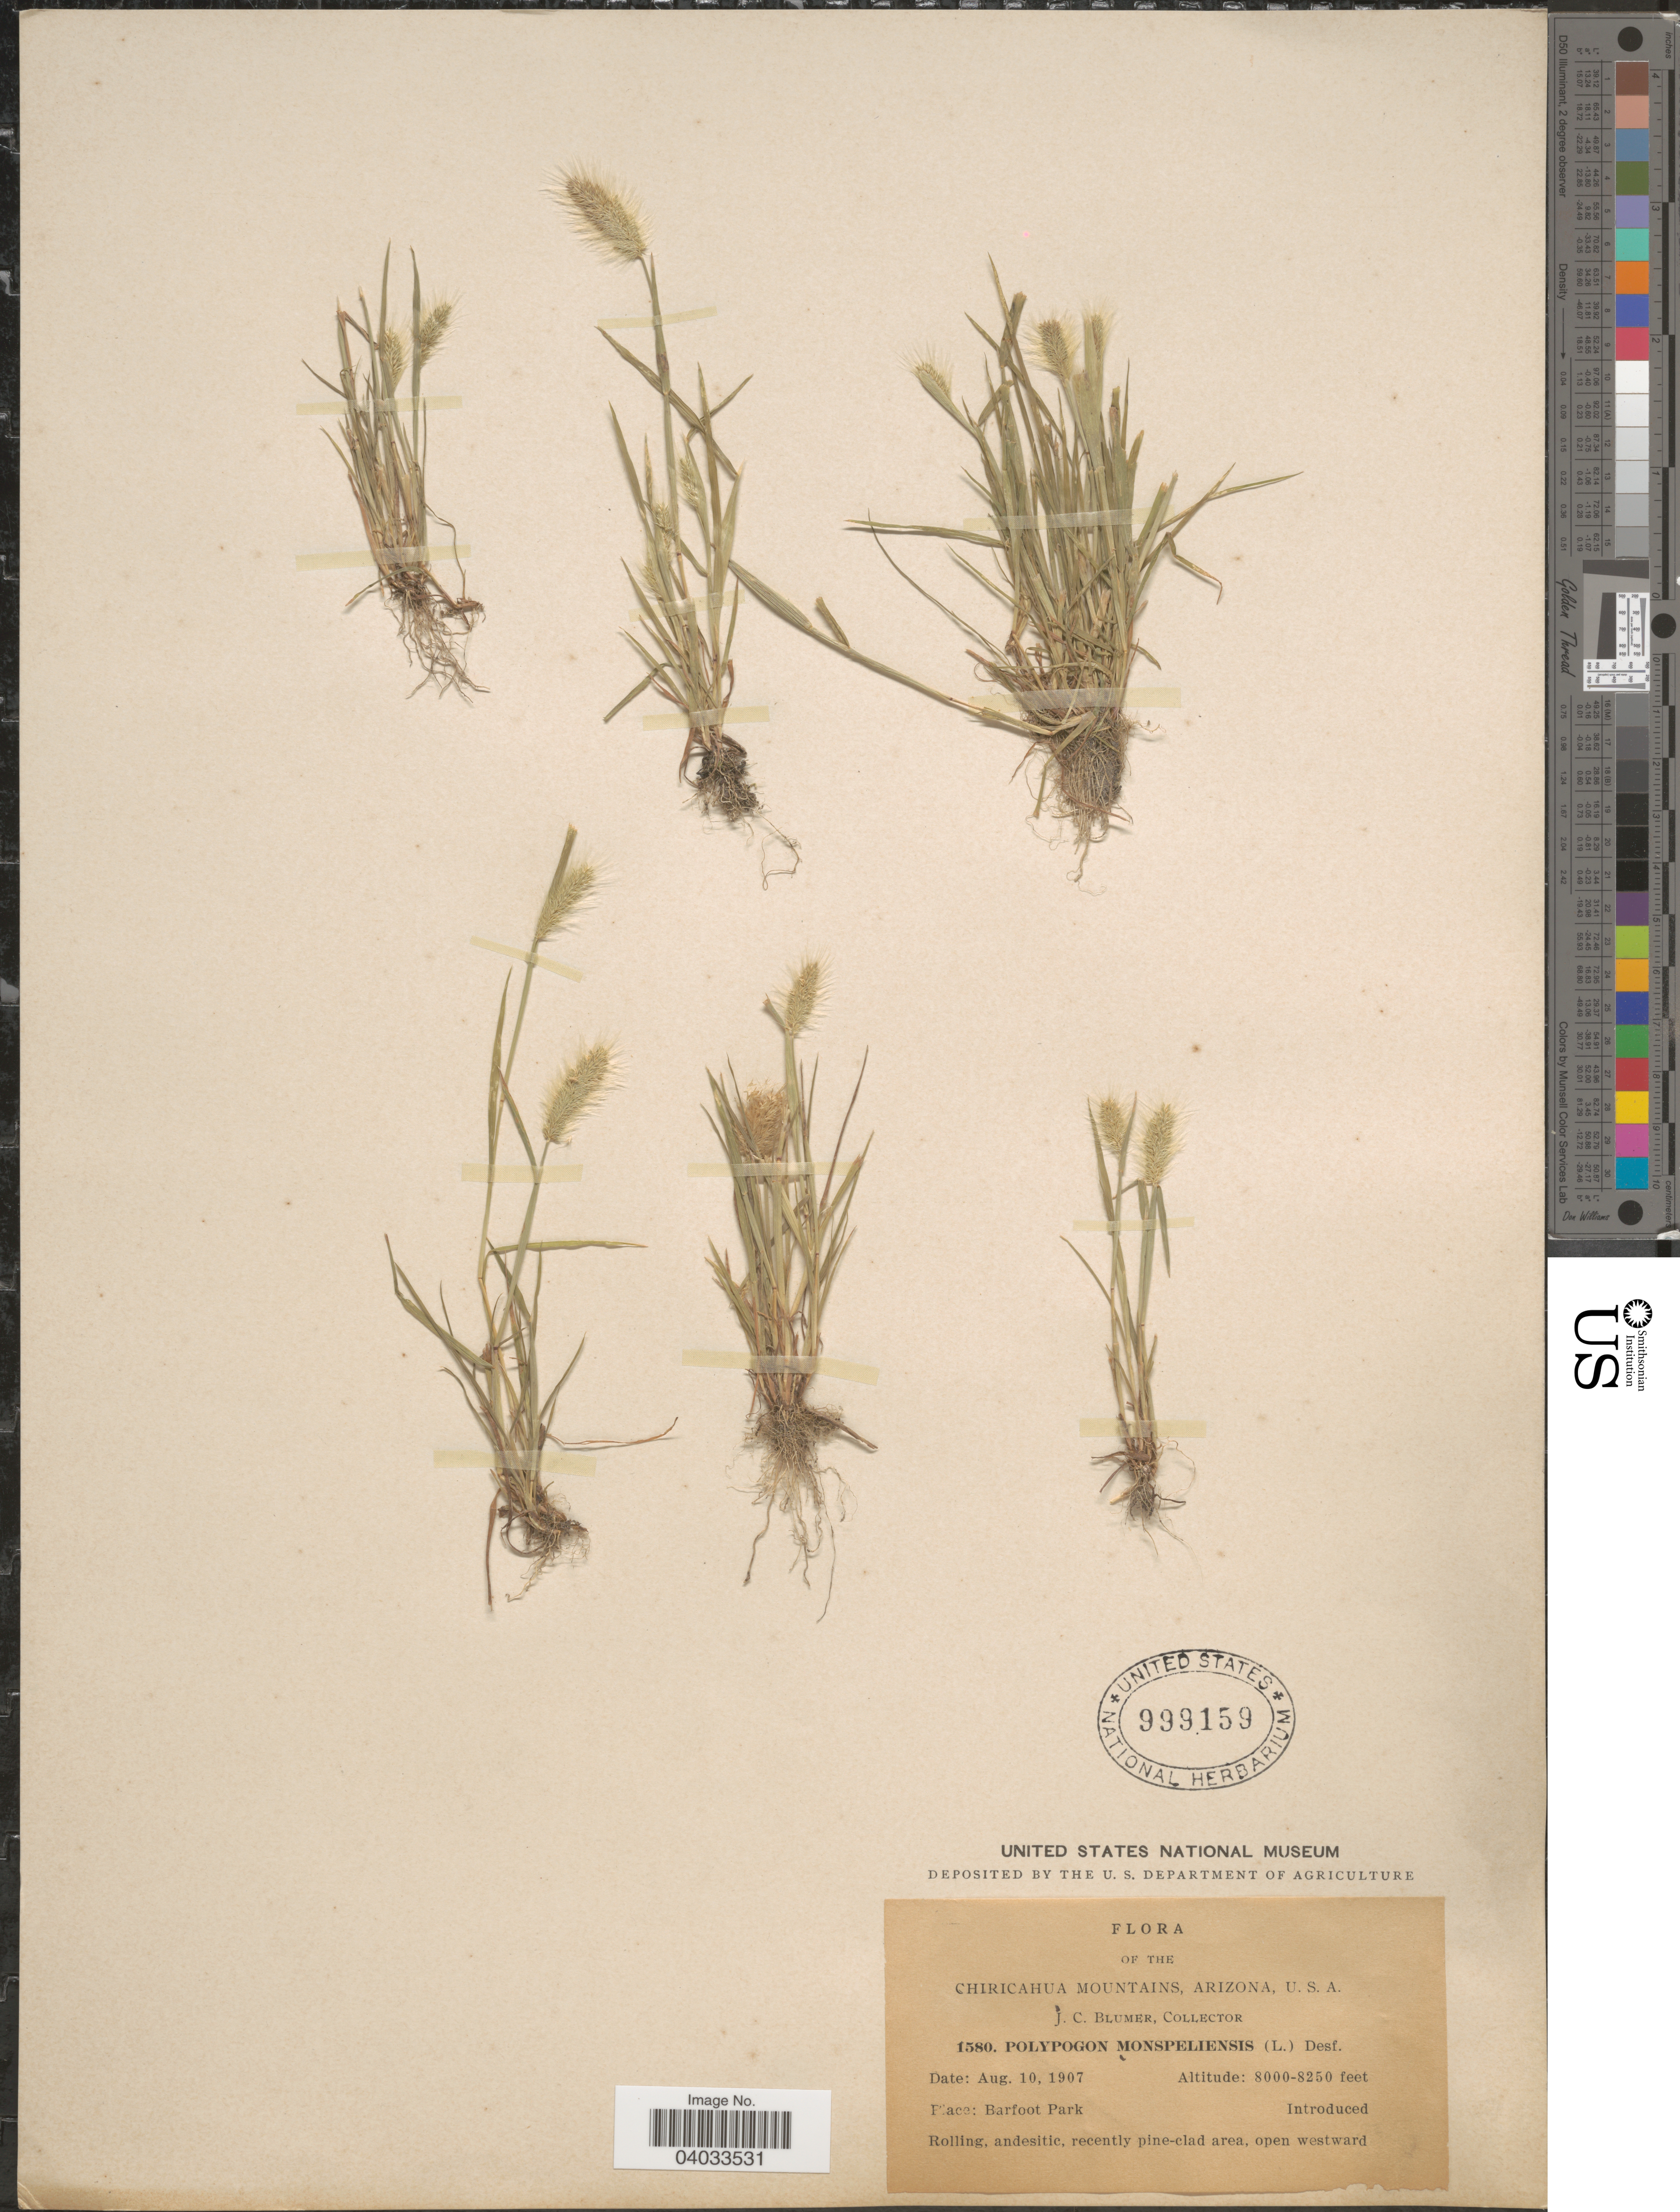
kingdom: Plantae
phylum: Tracheophyta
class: Liliopsida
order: Poales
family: Poaceae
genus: Polypogon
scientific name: Polypogon monspeliensis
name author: (L.) Desf.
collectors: J. C. Blumer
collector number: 1580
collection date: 1907-08-10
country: United States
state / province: Arizona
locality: The Chiricahua Mountains. Barfoot Park.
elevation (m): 2438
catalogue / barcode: US 999159